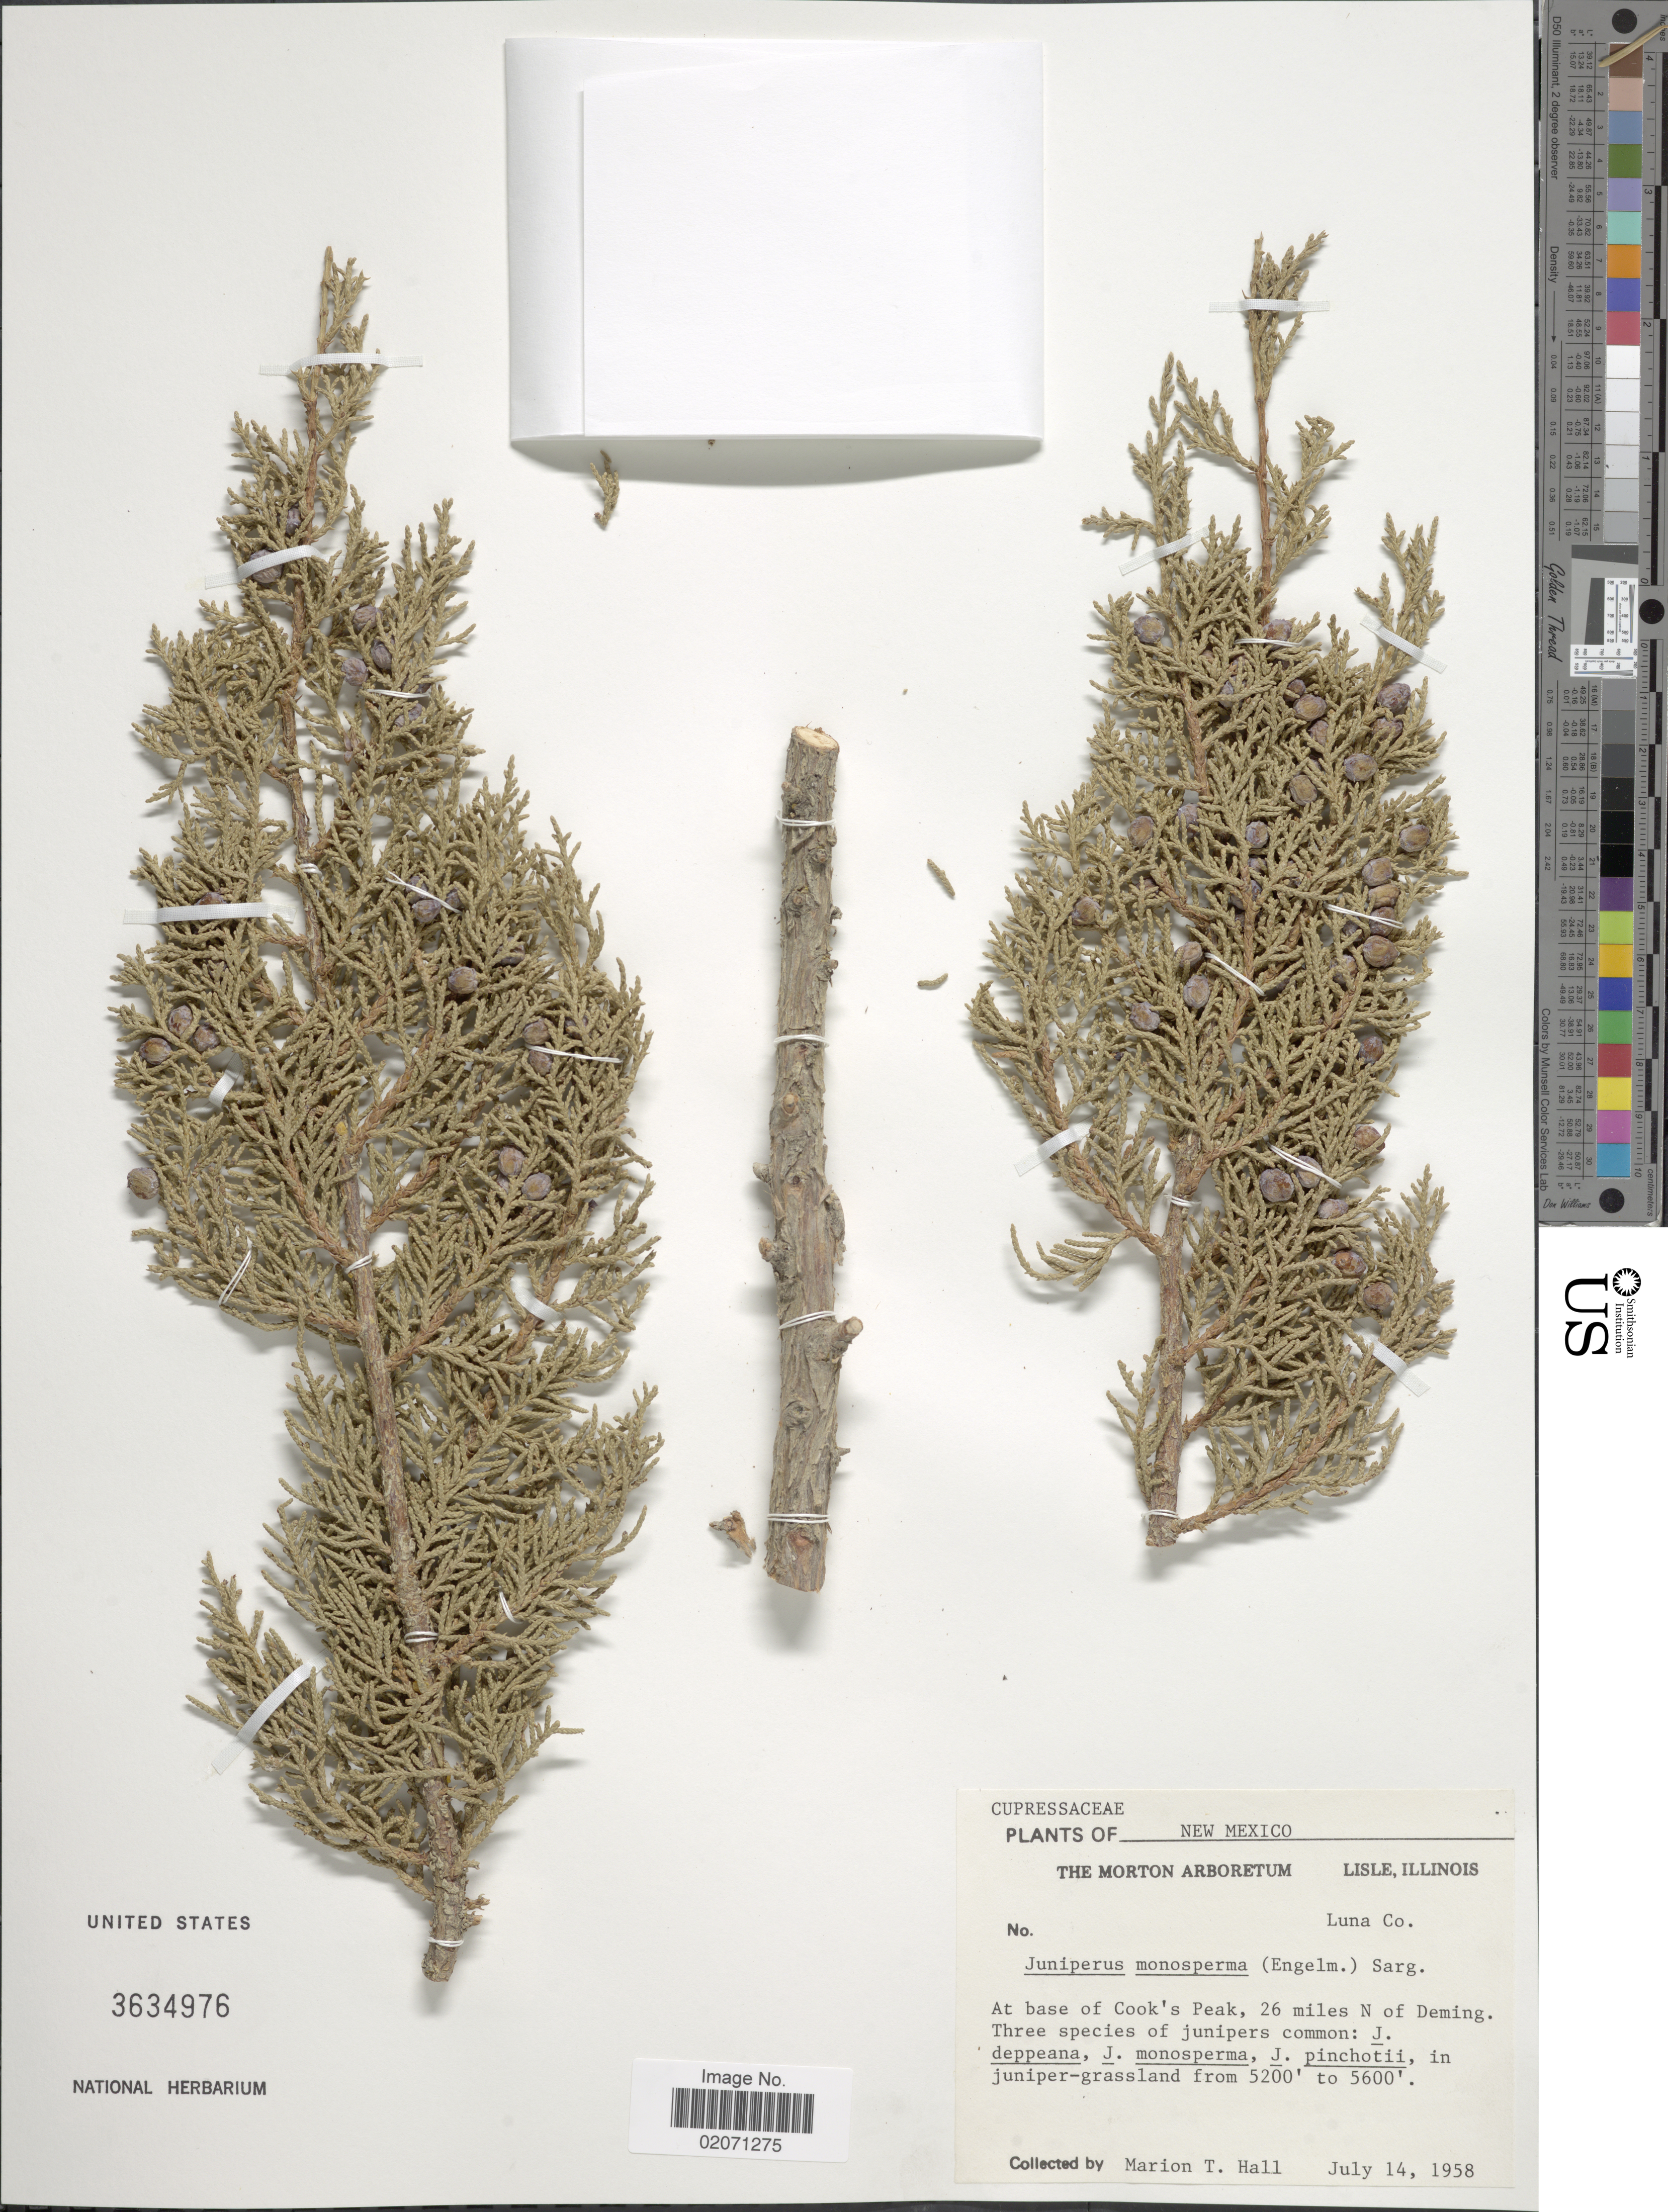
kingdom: Plantae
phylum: Tracheophyta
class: Pinopsida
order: Pinales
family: Cupressaceae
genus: Juniperus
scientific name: Juniperus monosperma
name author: (Engelm.) Sarg.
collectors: M. T. Hall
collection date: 1958-07-14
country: United States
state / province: New Mexico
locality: Luna Co. At base of Cook's Peak, 26 miles N of Deming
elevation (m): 1585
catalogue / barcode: US 3634976